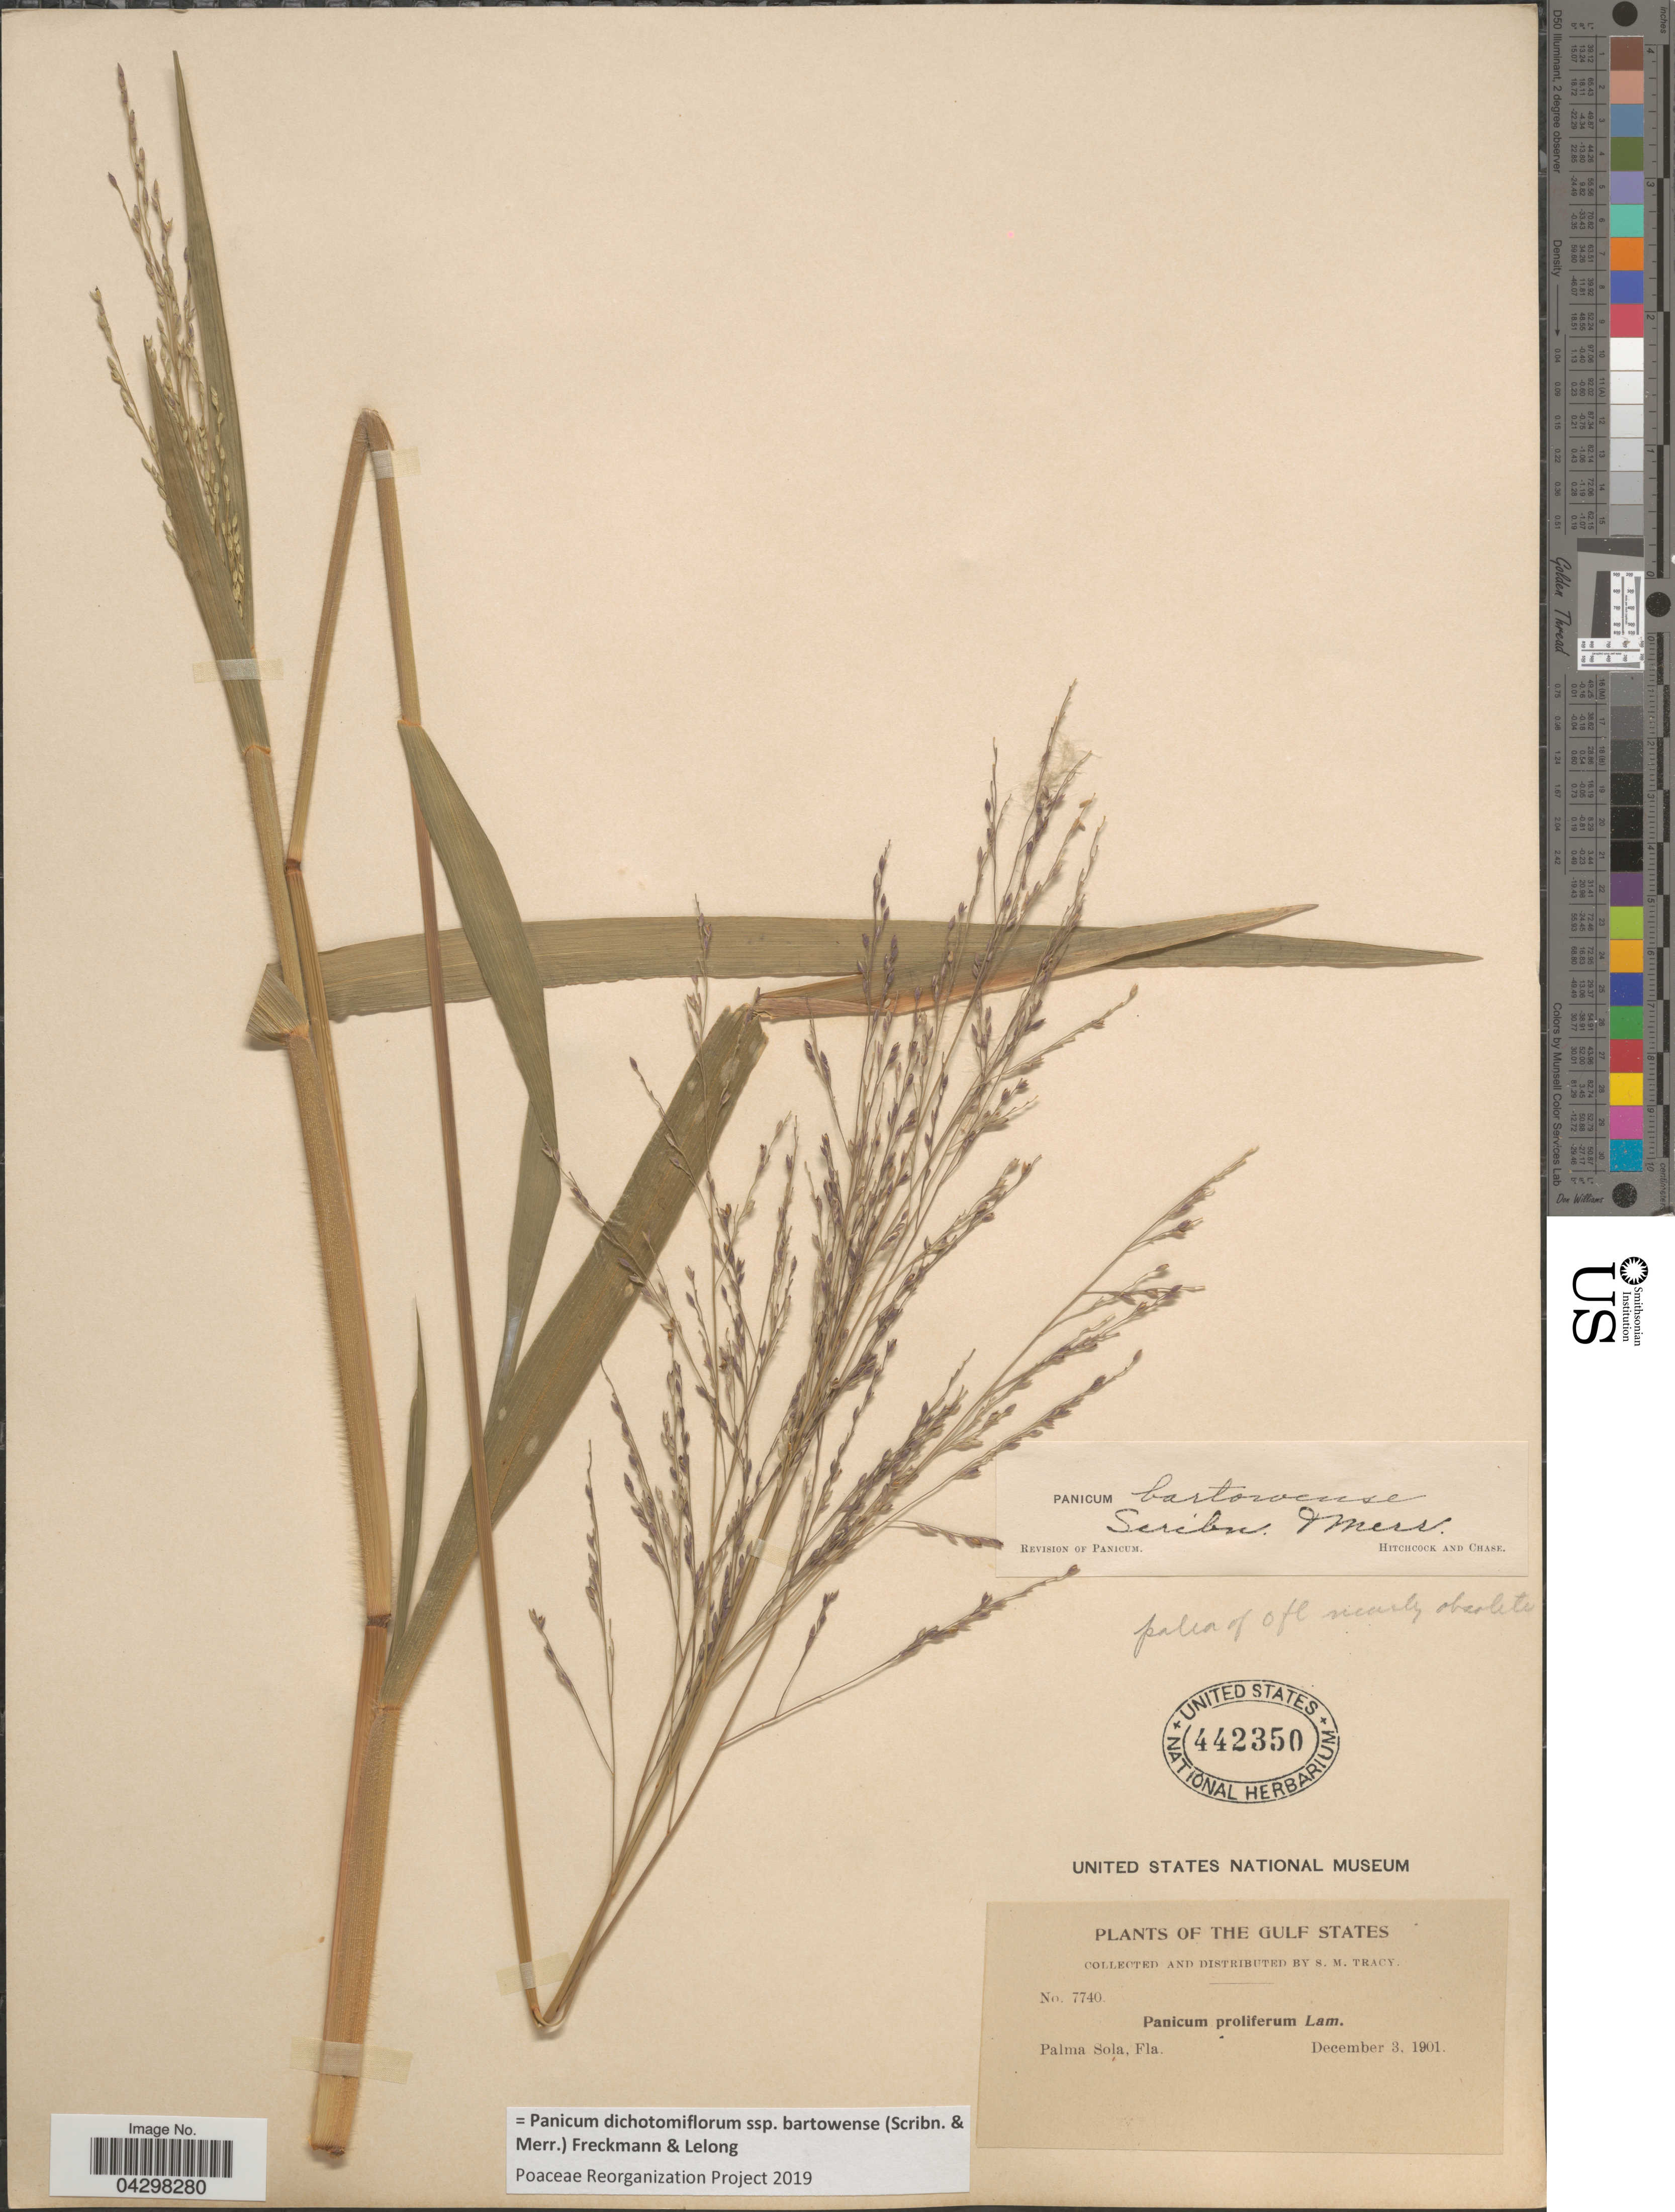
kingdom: Plantae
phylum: Tracheophyta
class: Liliopsida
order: Poales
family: Poaceae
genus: Panicum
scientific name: Panicum dichotomiflorum subsp. bartowense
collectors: S. M. Tracy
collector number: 7740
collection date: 1901-12-03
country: United States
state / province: Florida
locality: The Gulf States. Palma Sola.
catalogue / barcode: US 442350